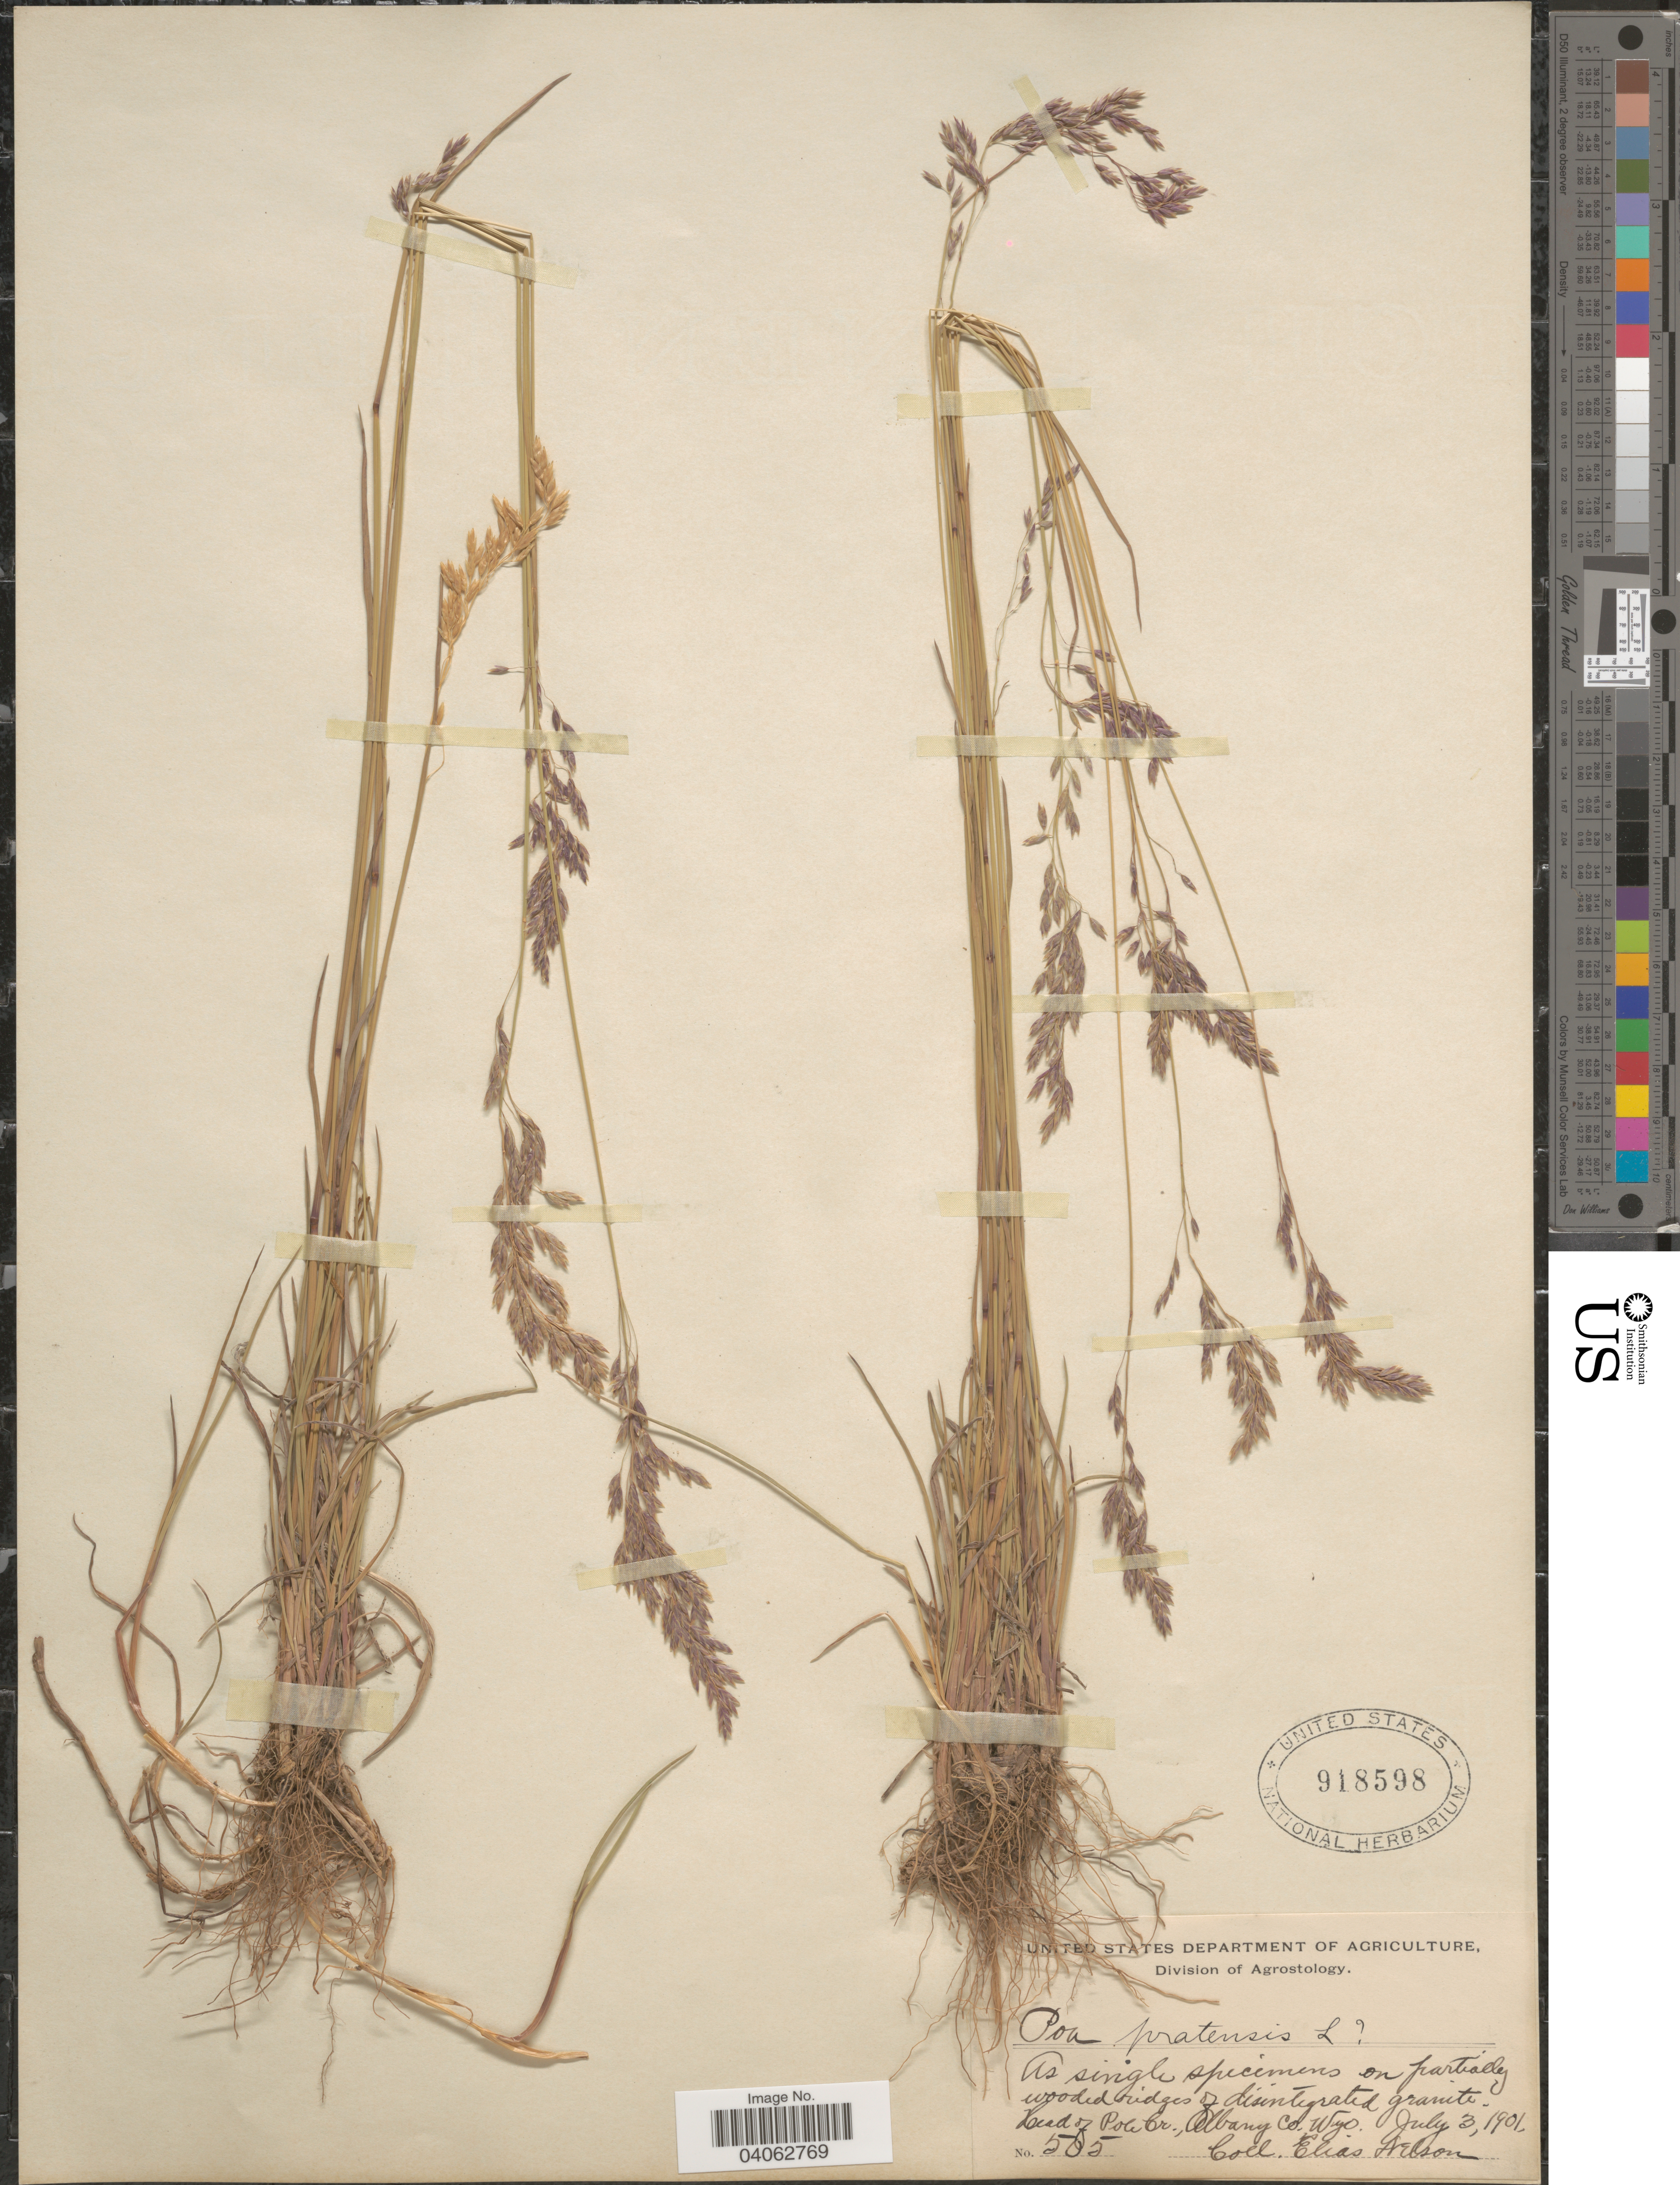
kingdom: Plantae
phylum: Tracheophyta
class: Liliopsida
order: Poales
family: Poaceae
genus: Poa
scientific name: Poa pratensis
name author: L.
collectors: E. Nelson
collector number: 505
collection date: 1901-07-03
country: United States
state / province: Wyoming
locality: Head of Pole Cr., Albany Co.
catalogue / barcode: US 918598